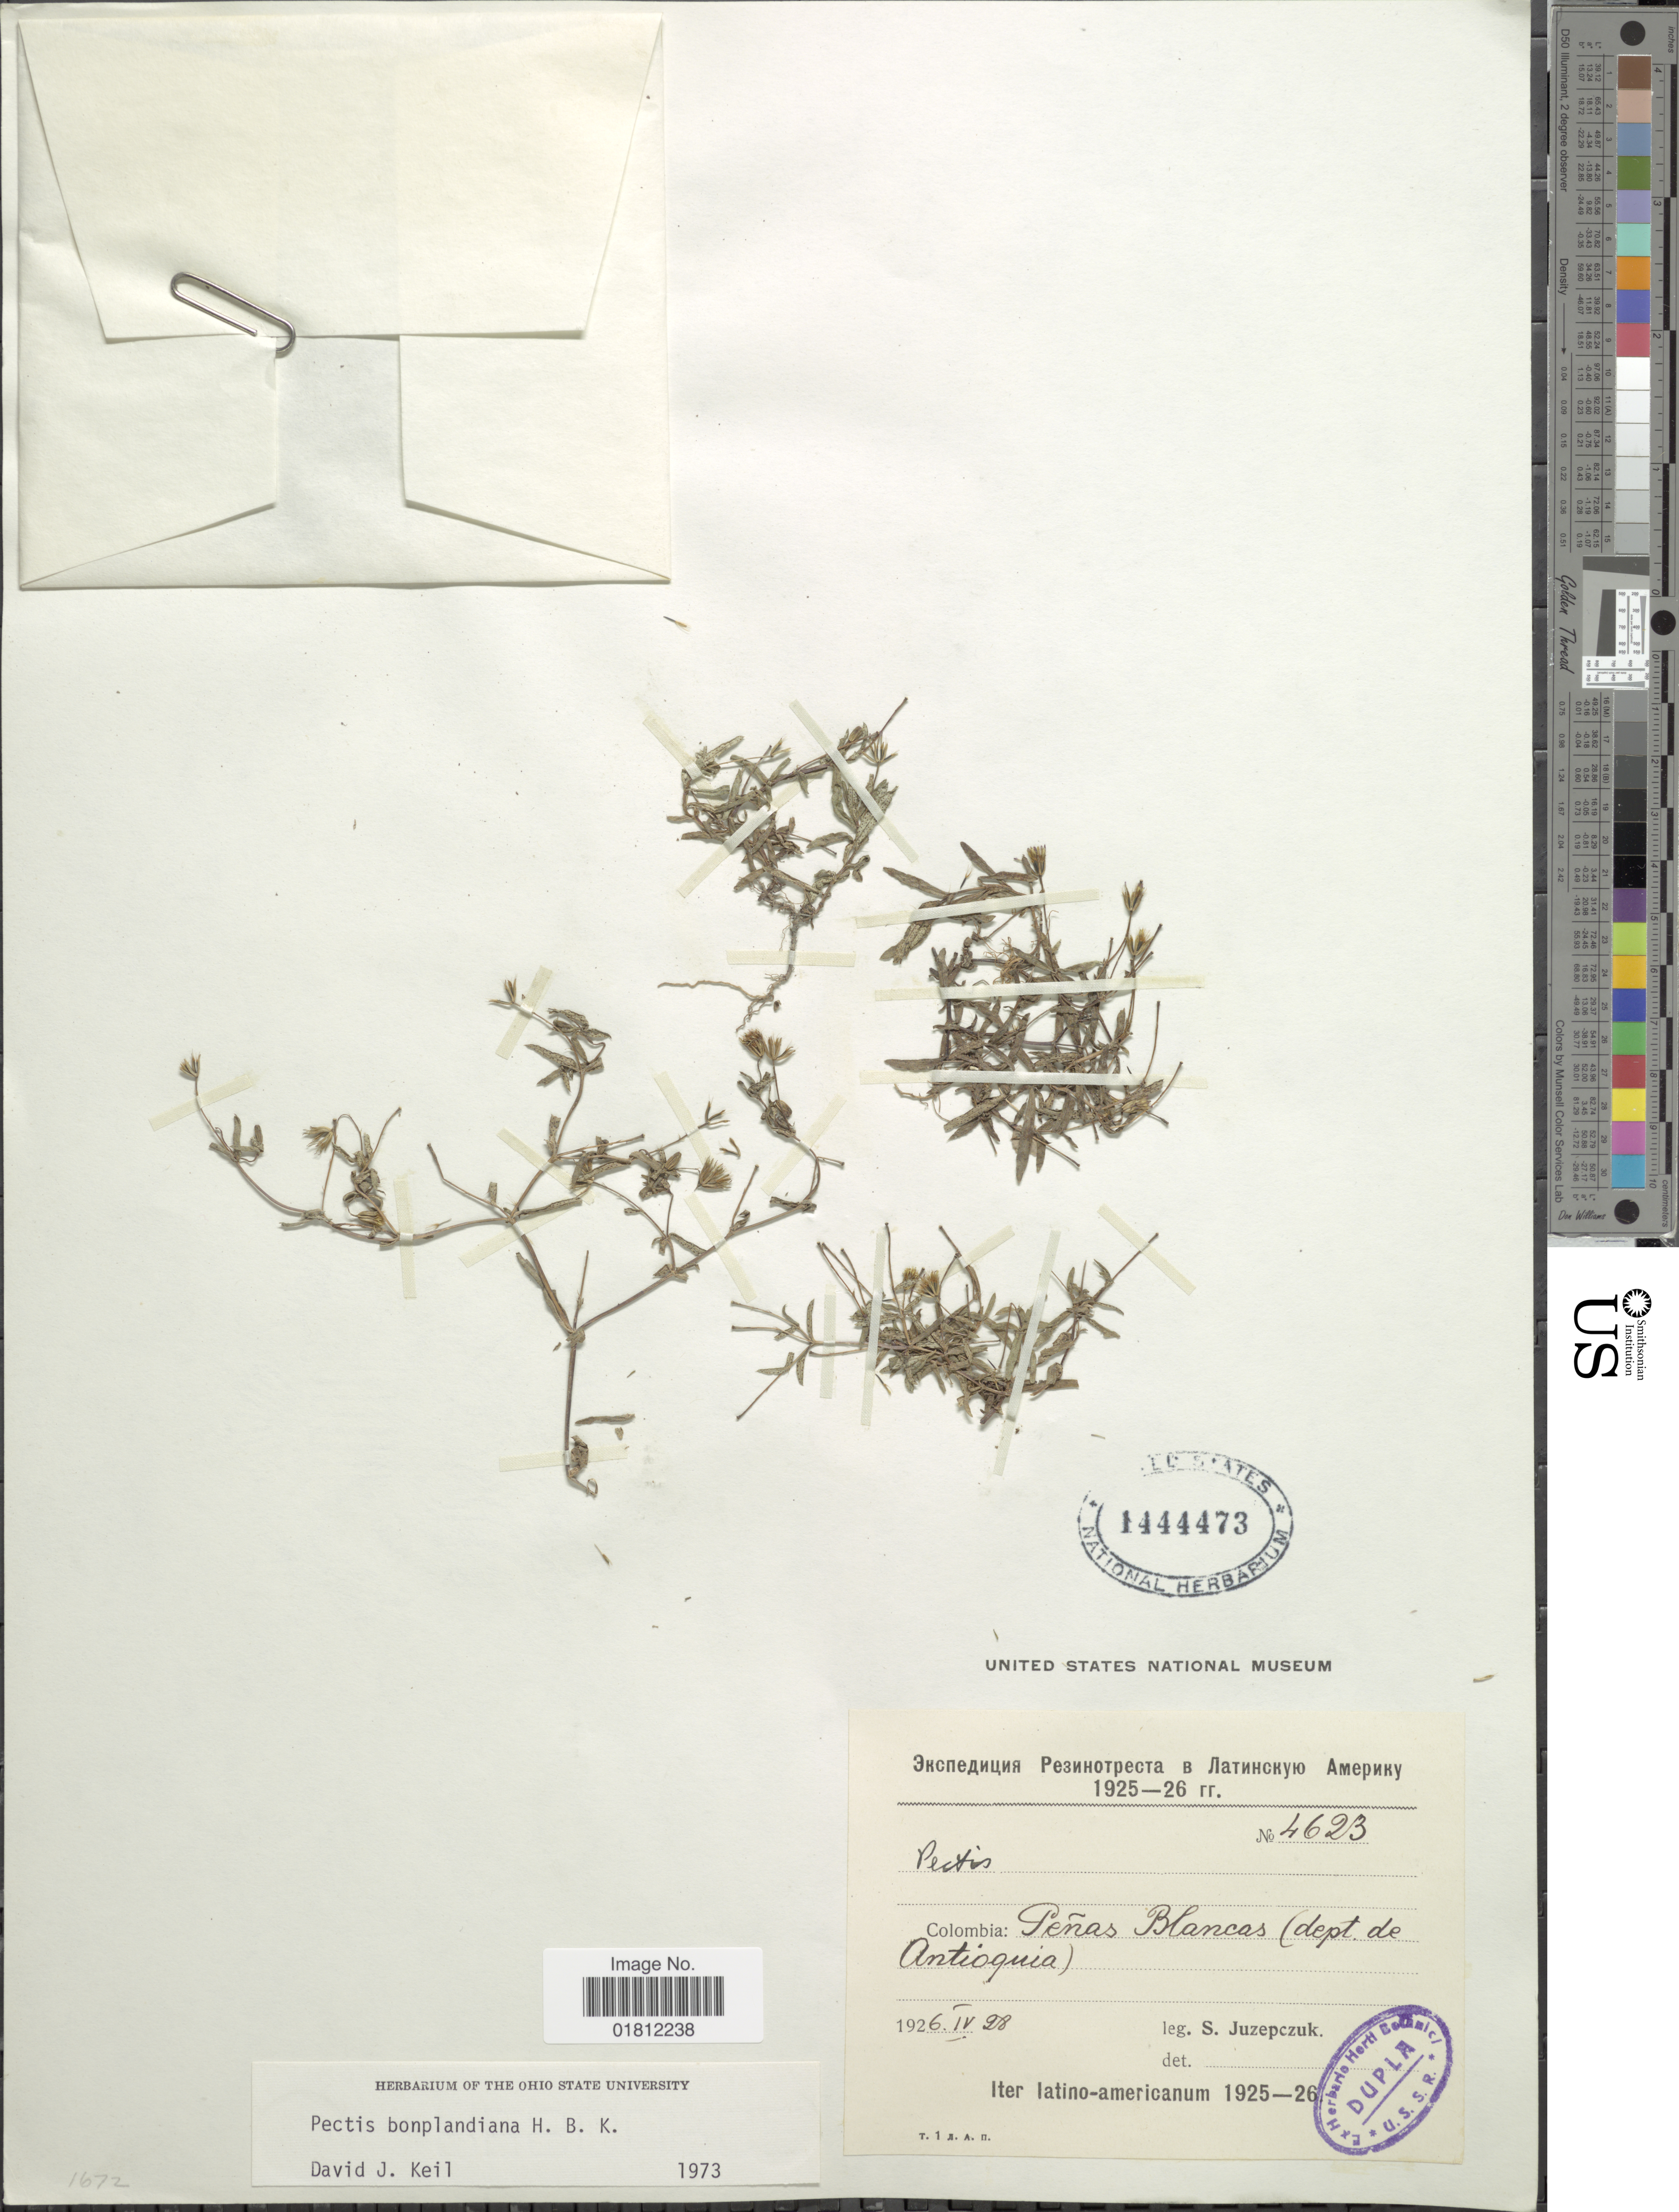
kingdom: Plantae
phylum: Tracheophyta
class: Magnoliopsida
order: Asterales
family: Asteraceae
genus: Pectis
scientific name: Pectis bonplandiana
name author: Kunth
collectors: S. V. Juzepczuk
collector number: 4623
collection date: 1926-04-28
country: Colombia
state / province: Antioquia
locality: Colombia: Penas Blancas (dept. de Antioquia).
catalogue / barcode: US 1444473